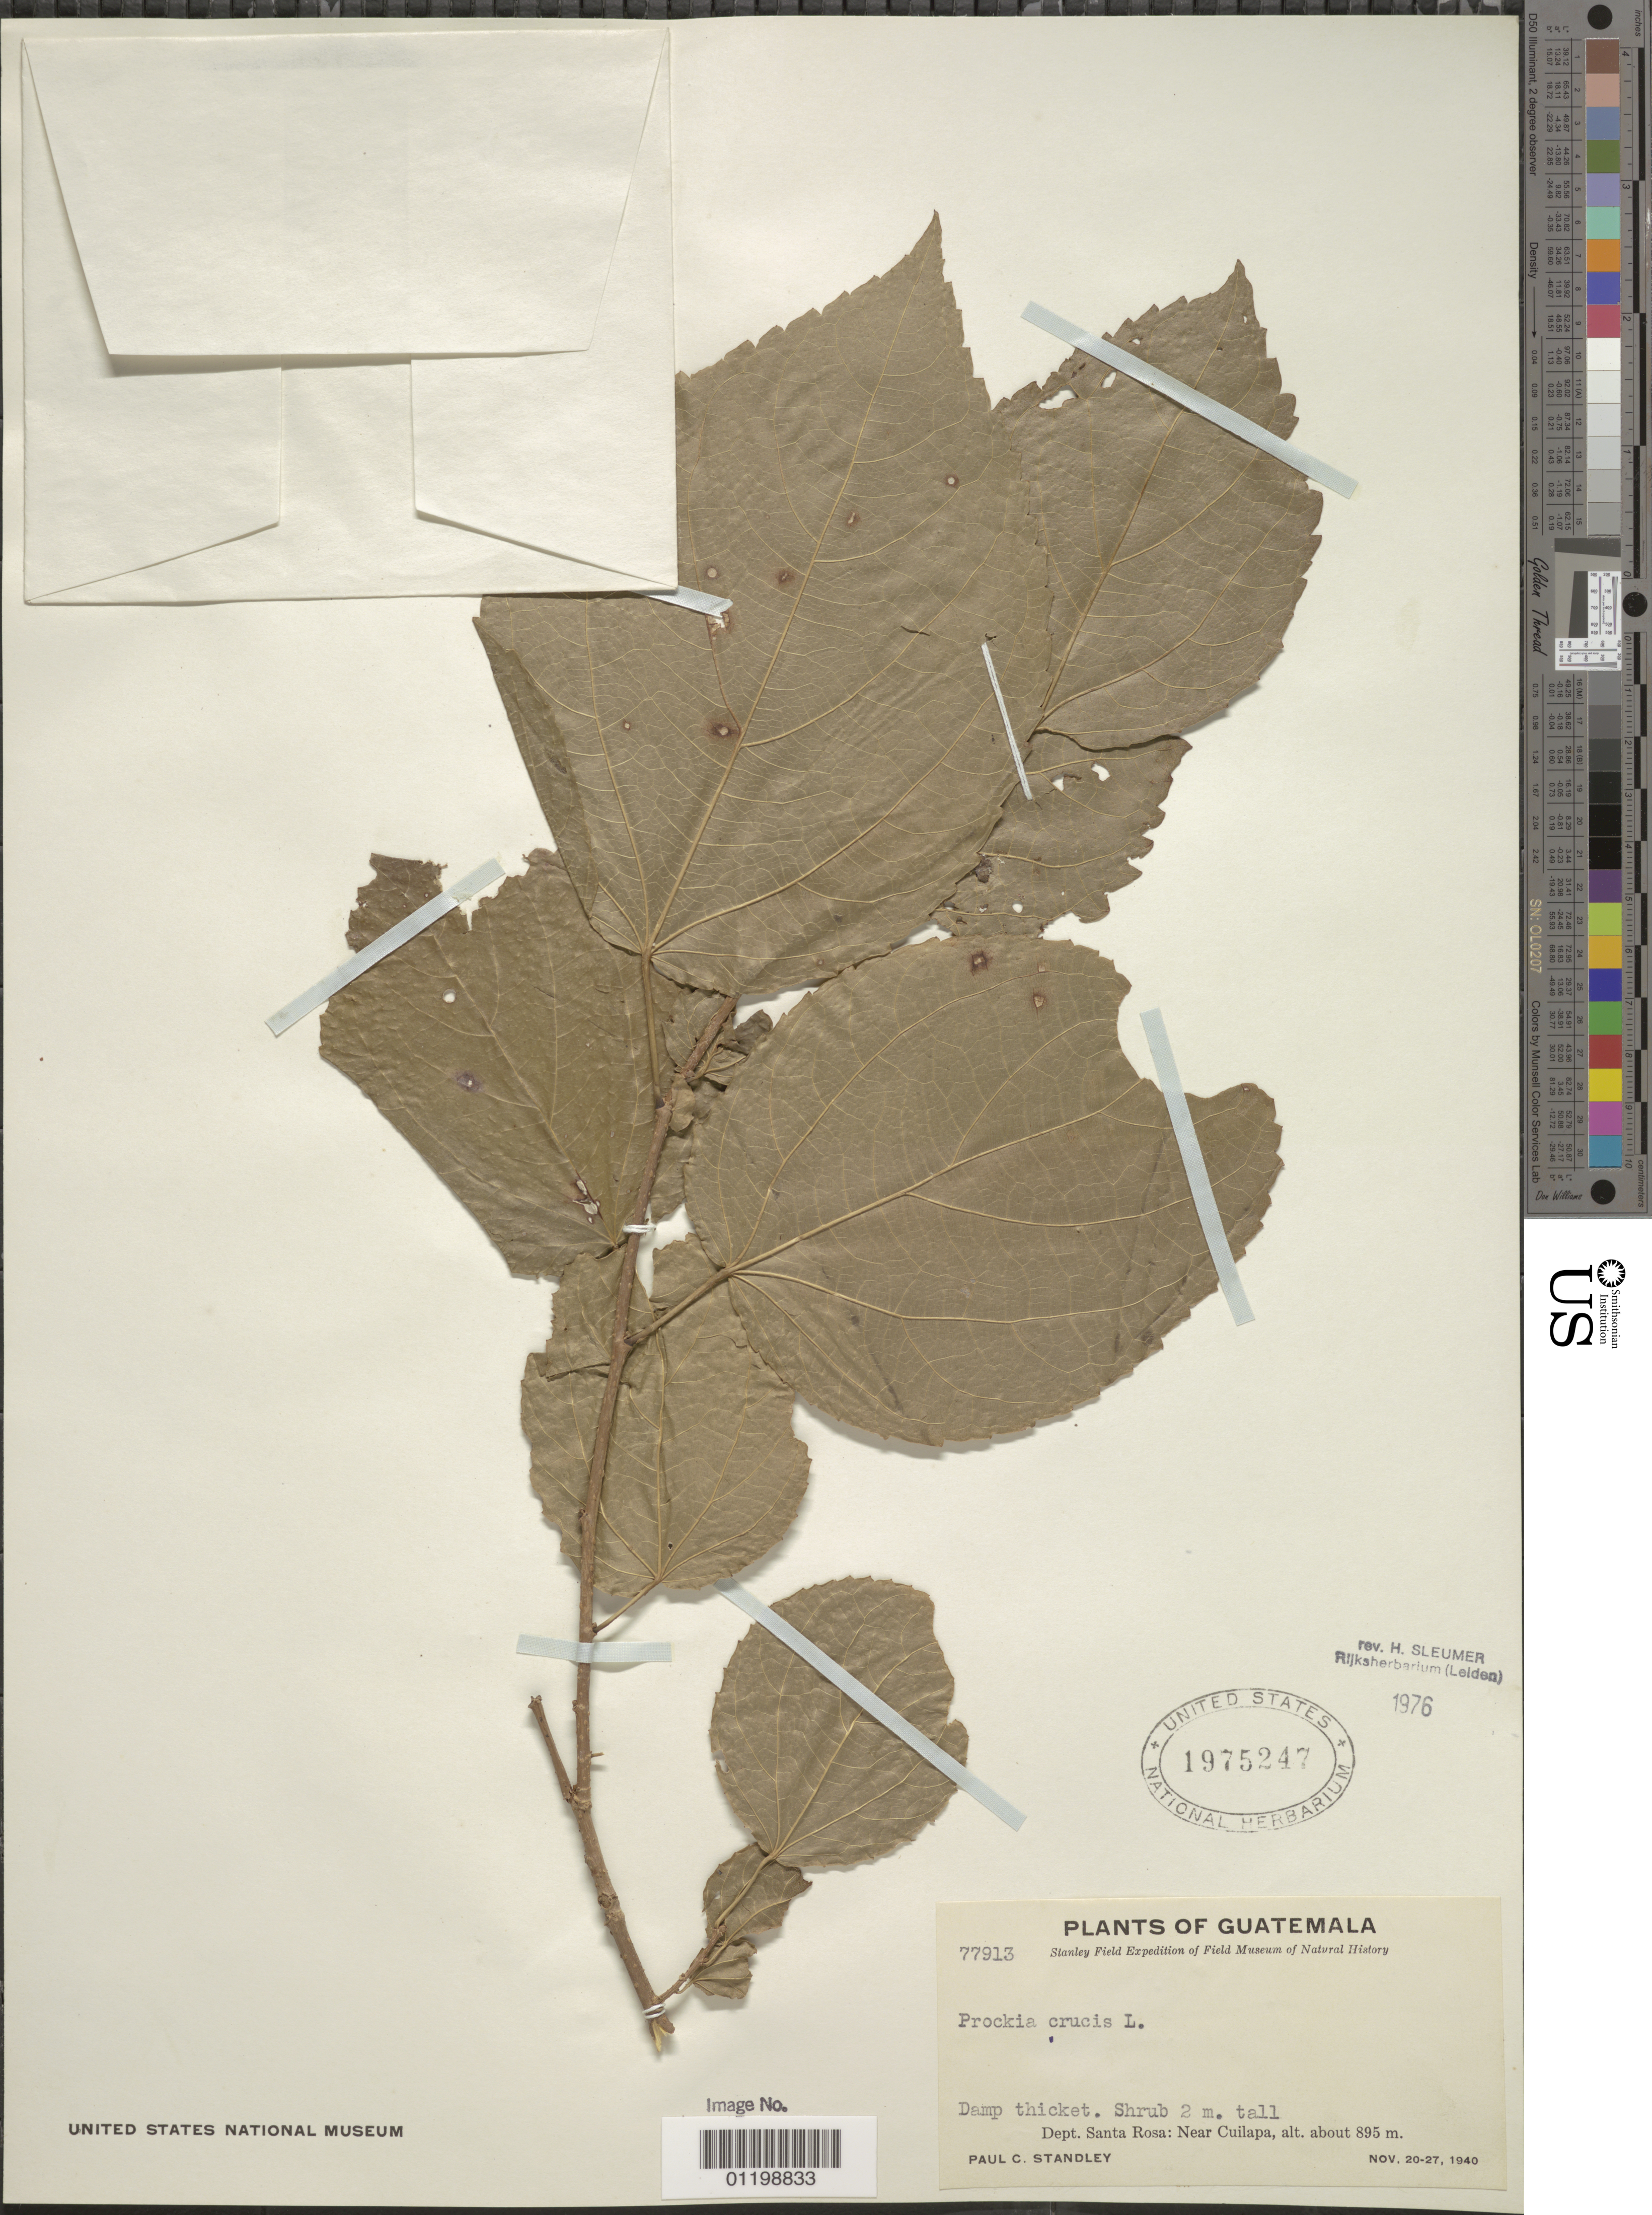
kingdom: Plantae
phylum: Tracheophyta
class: Magnoliopsida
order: Malpighiales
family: Salicaceae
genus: Prockia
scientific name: Prockia crucis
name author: P. Browne ex L.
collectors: P. C. Standley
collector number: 77913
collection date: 1940-11-20/1940-11-27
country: Guatemala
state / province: Santa Rosa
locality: near Cuilapa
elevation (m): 895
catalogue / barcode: US 1975247